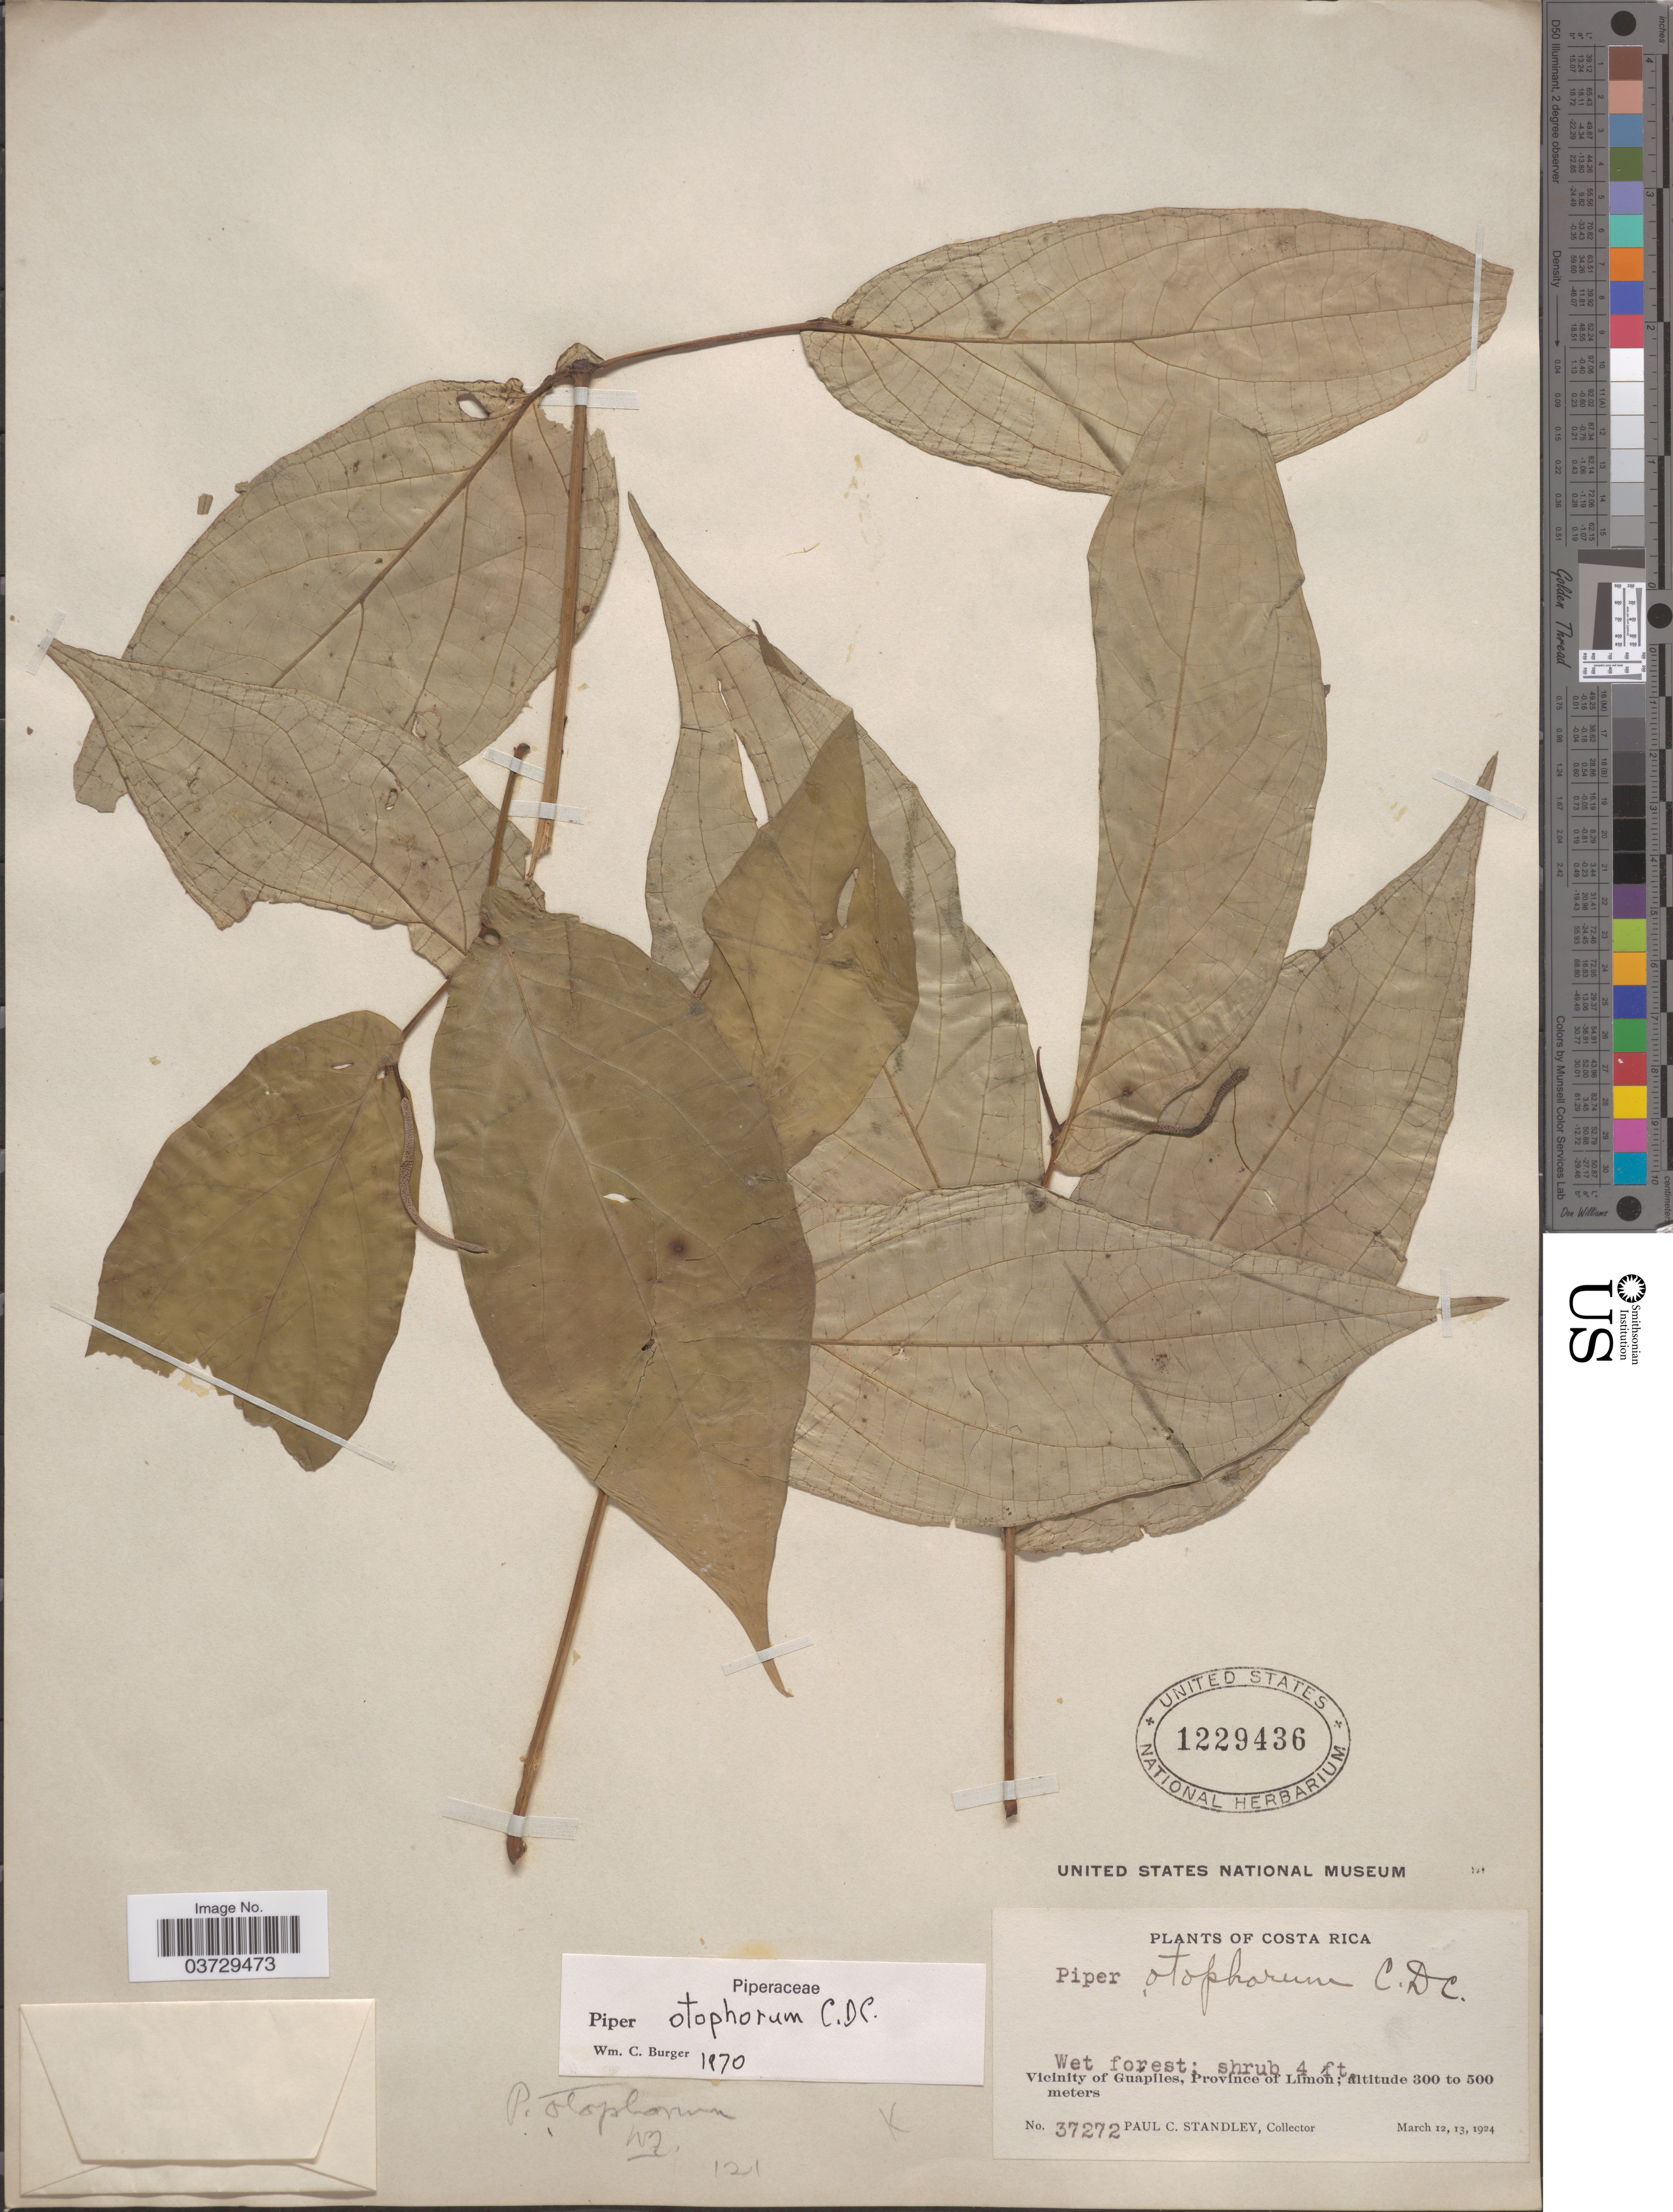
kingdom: Plantae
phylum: Tracheophyta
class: Magnoliopsida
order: Piperales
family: Piperaceae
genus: Piper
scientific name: Piper otophorum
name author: C. DC.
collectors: P. C. Standley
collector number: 37272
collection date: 1924-03-12/1924-03-13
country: Costa Rica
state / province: Limón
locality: Vicinity of Guapiles.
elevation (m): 300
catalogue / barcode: US 1229436